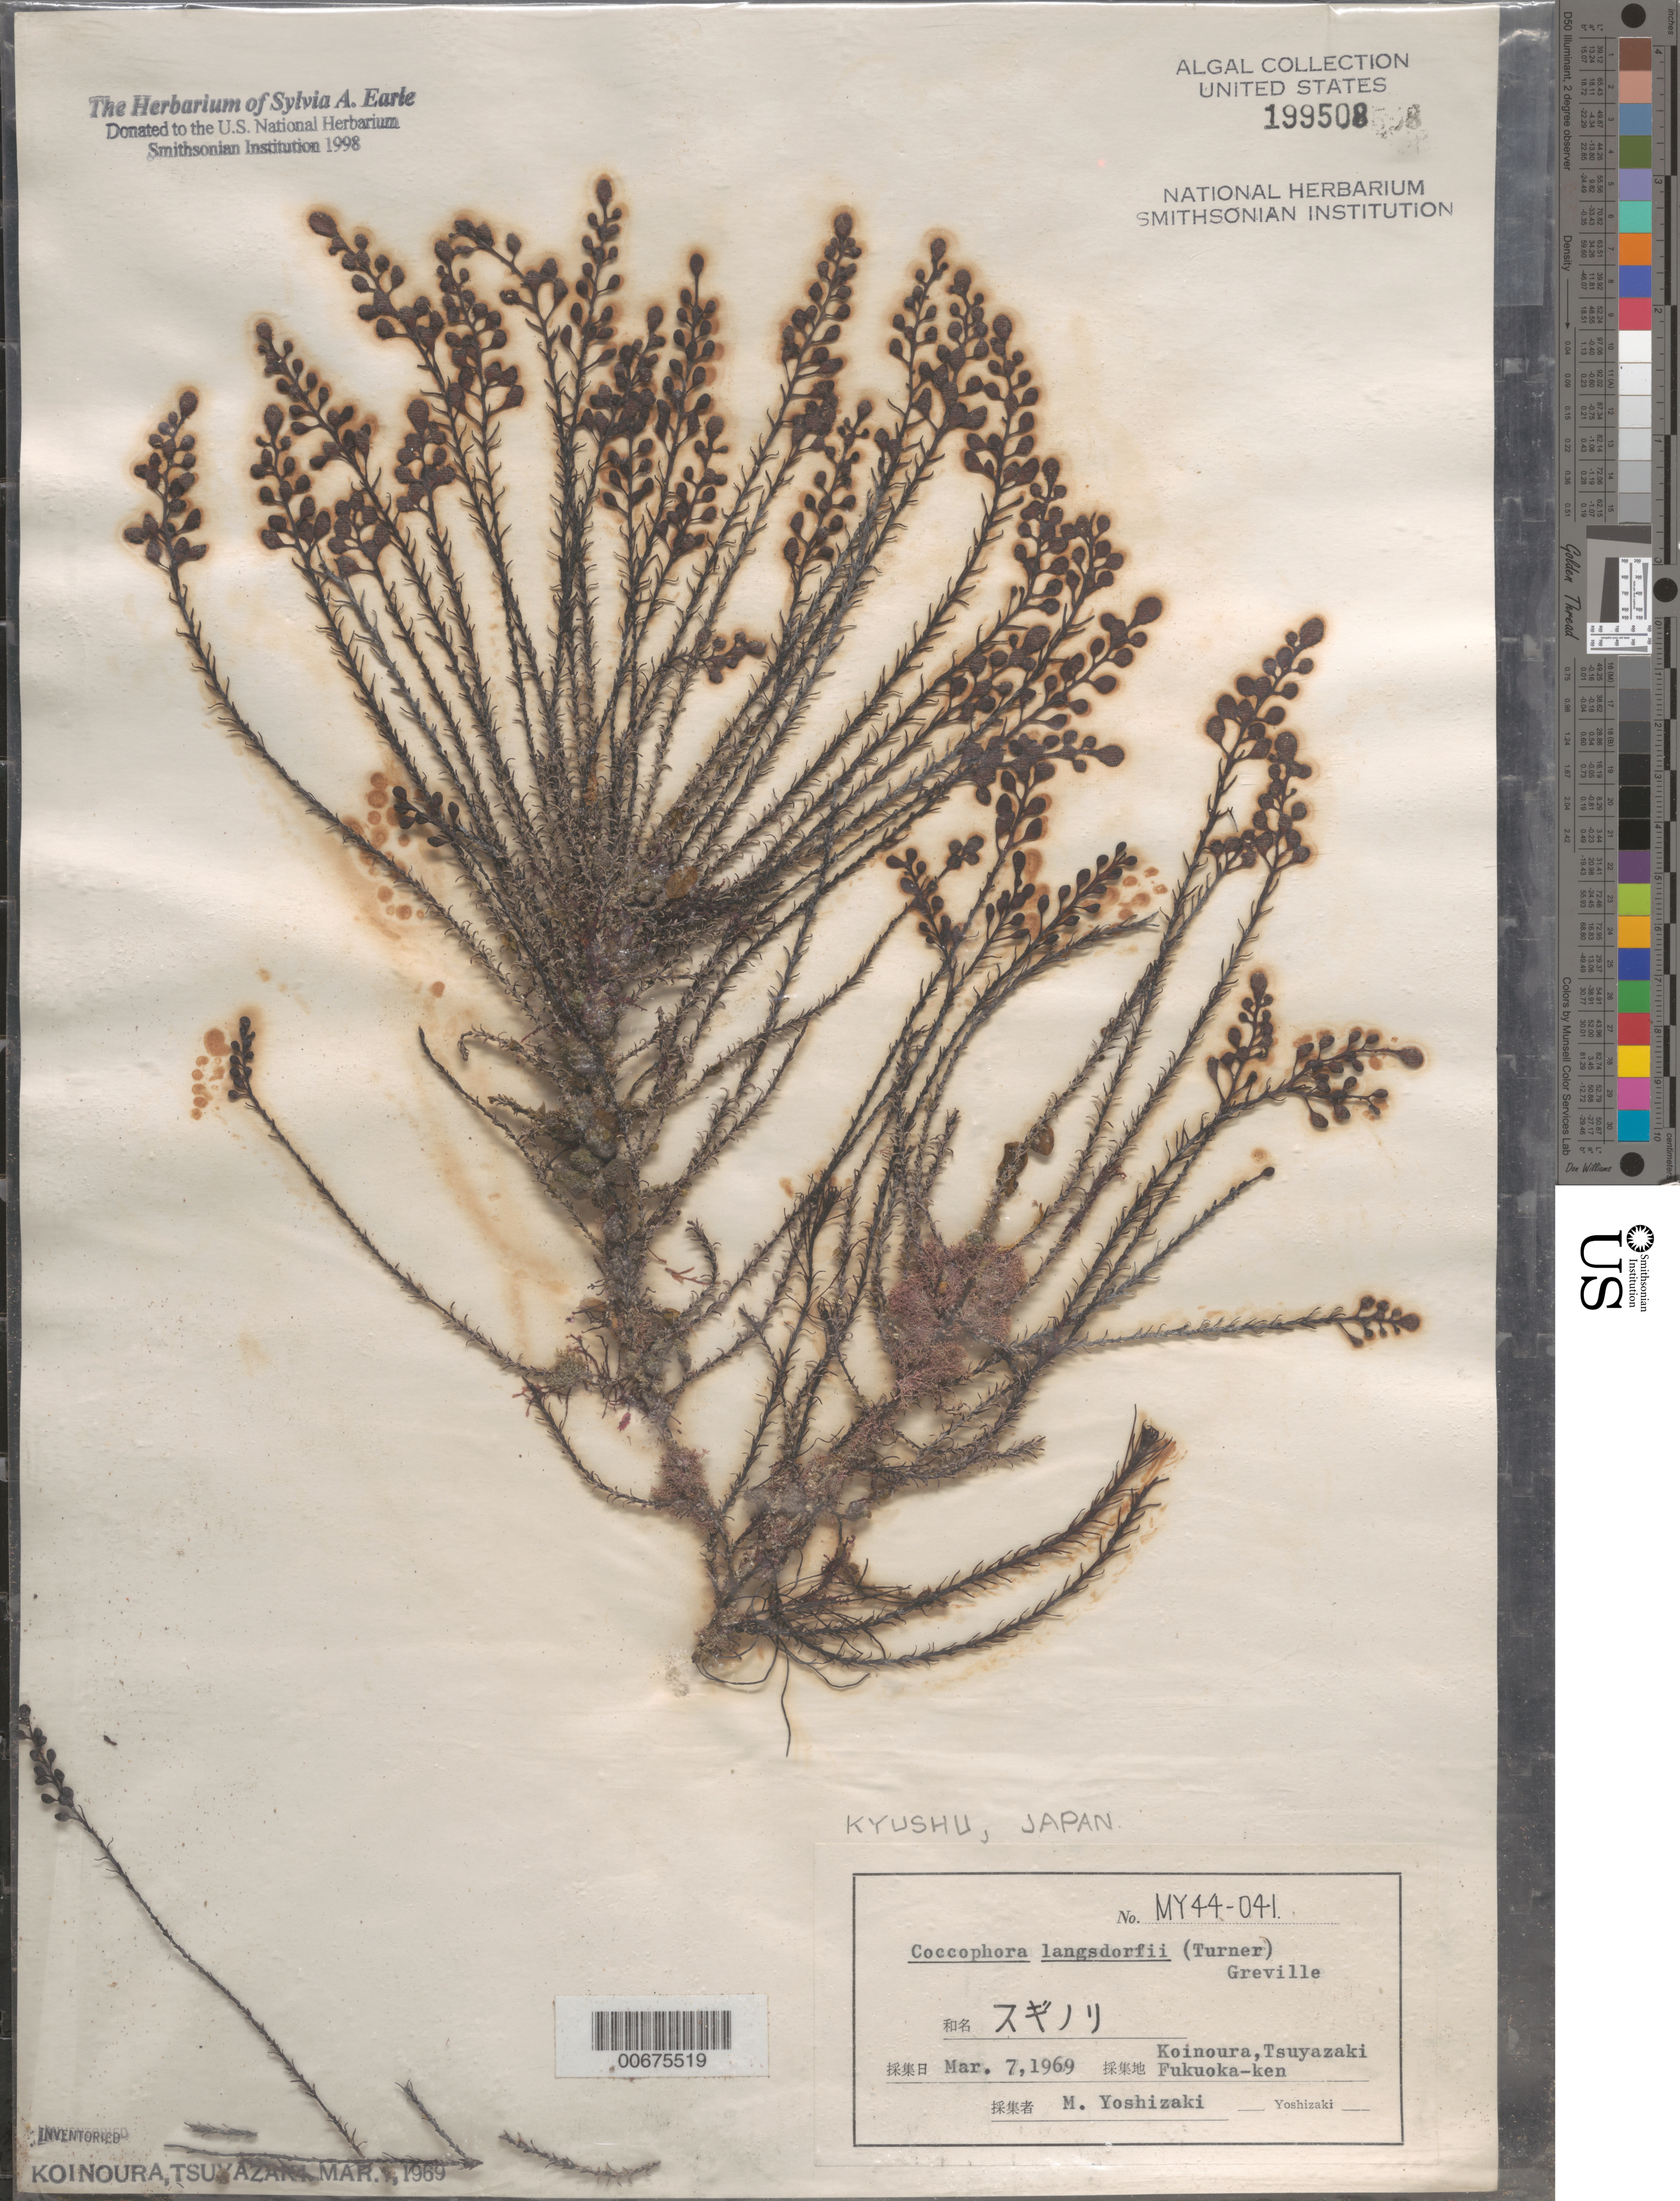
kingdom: Chromista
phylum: Ochrophyta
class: Phaeophyceae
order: Fucales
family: Sargassaceae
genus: Coccophora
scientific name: Coccophora langsdorfii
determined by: Yoshizaki, M.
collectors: M. Yoshizaki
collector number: My 44-041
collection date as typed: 07 Mar 1969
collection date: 1969-03-07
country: Japan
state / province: Hukuoka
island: Kyushu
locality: Koinoura, Tsuyazaki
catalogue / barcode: US 199508